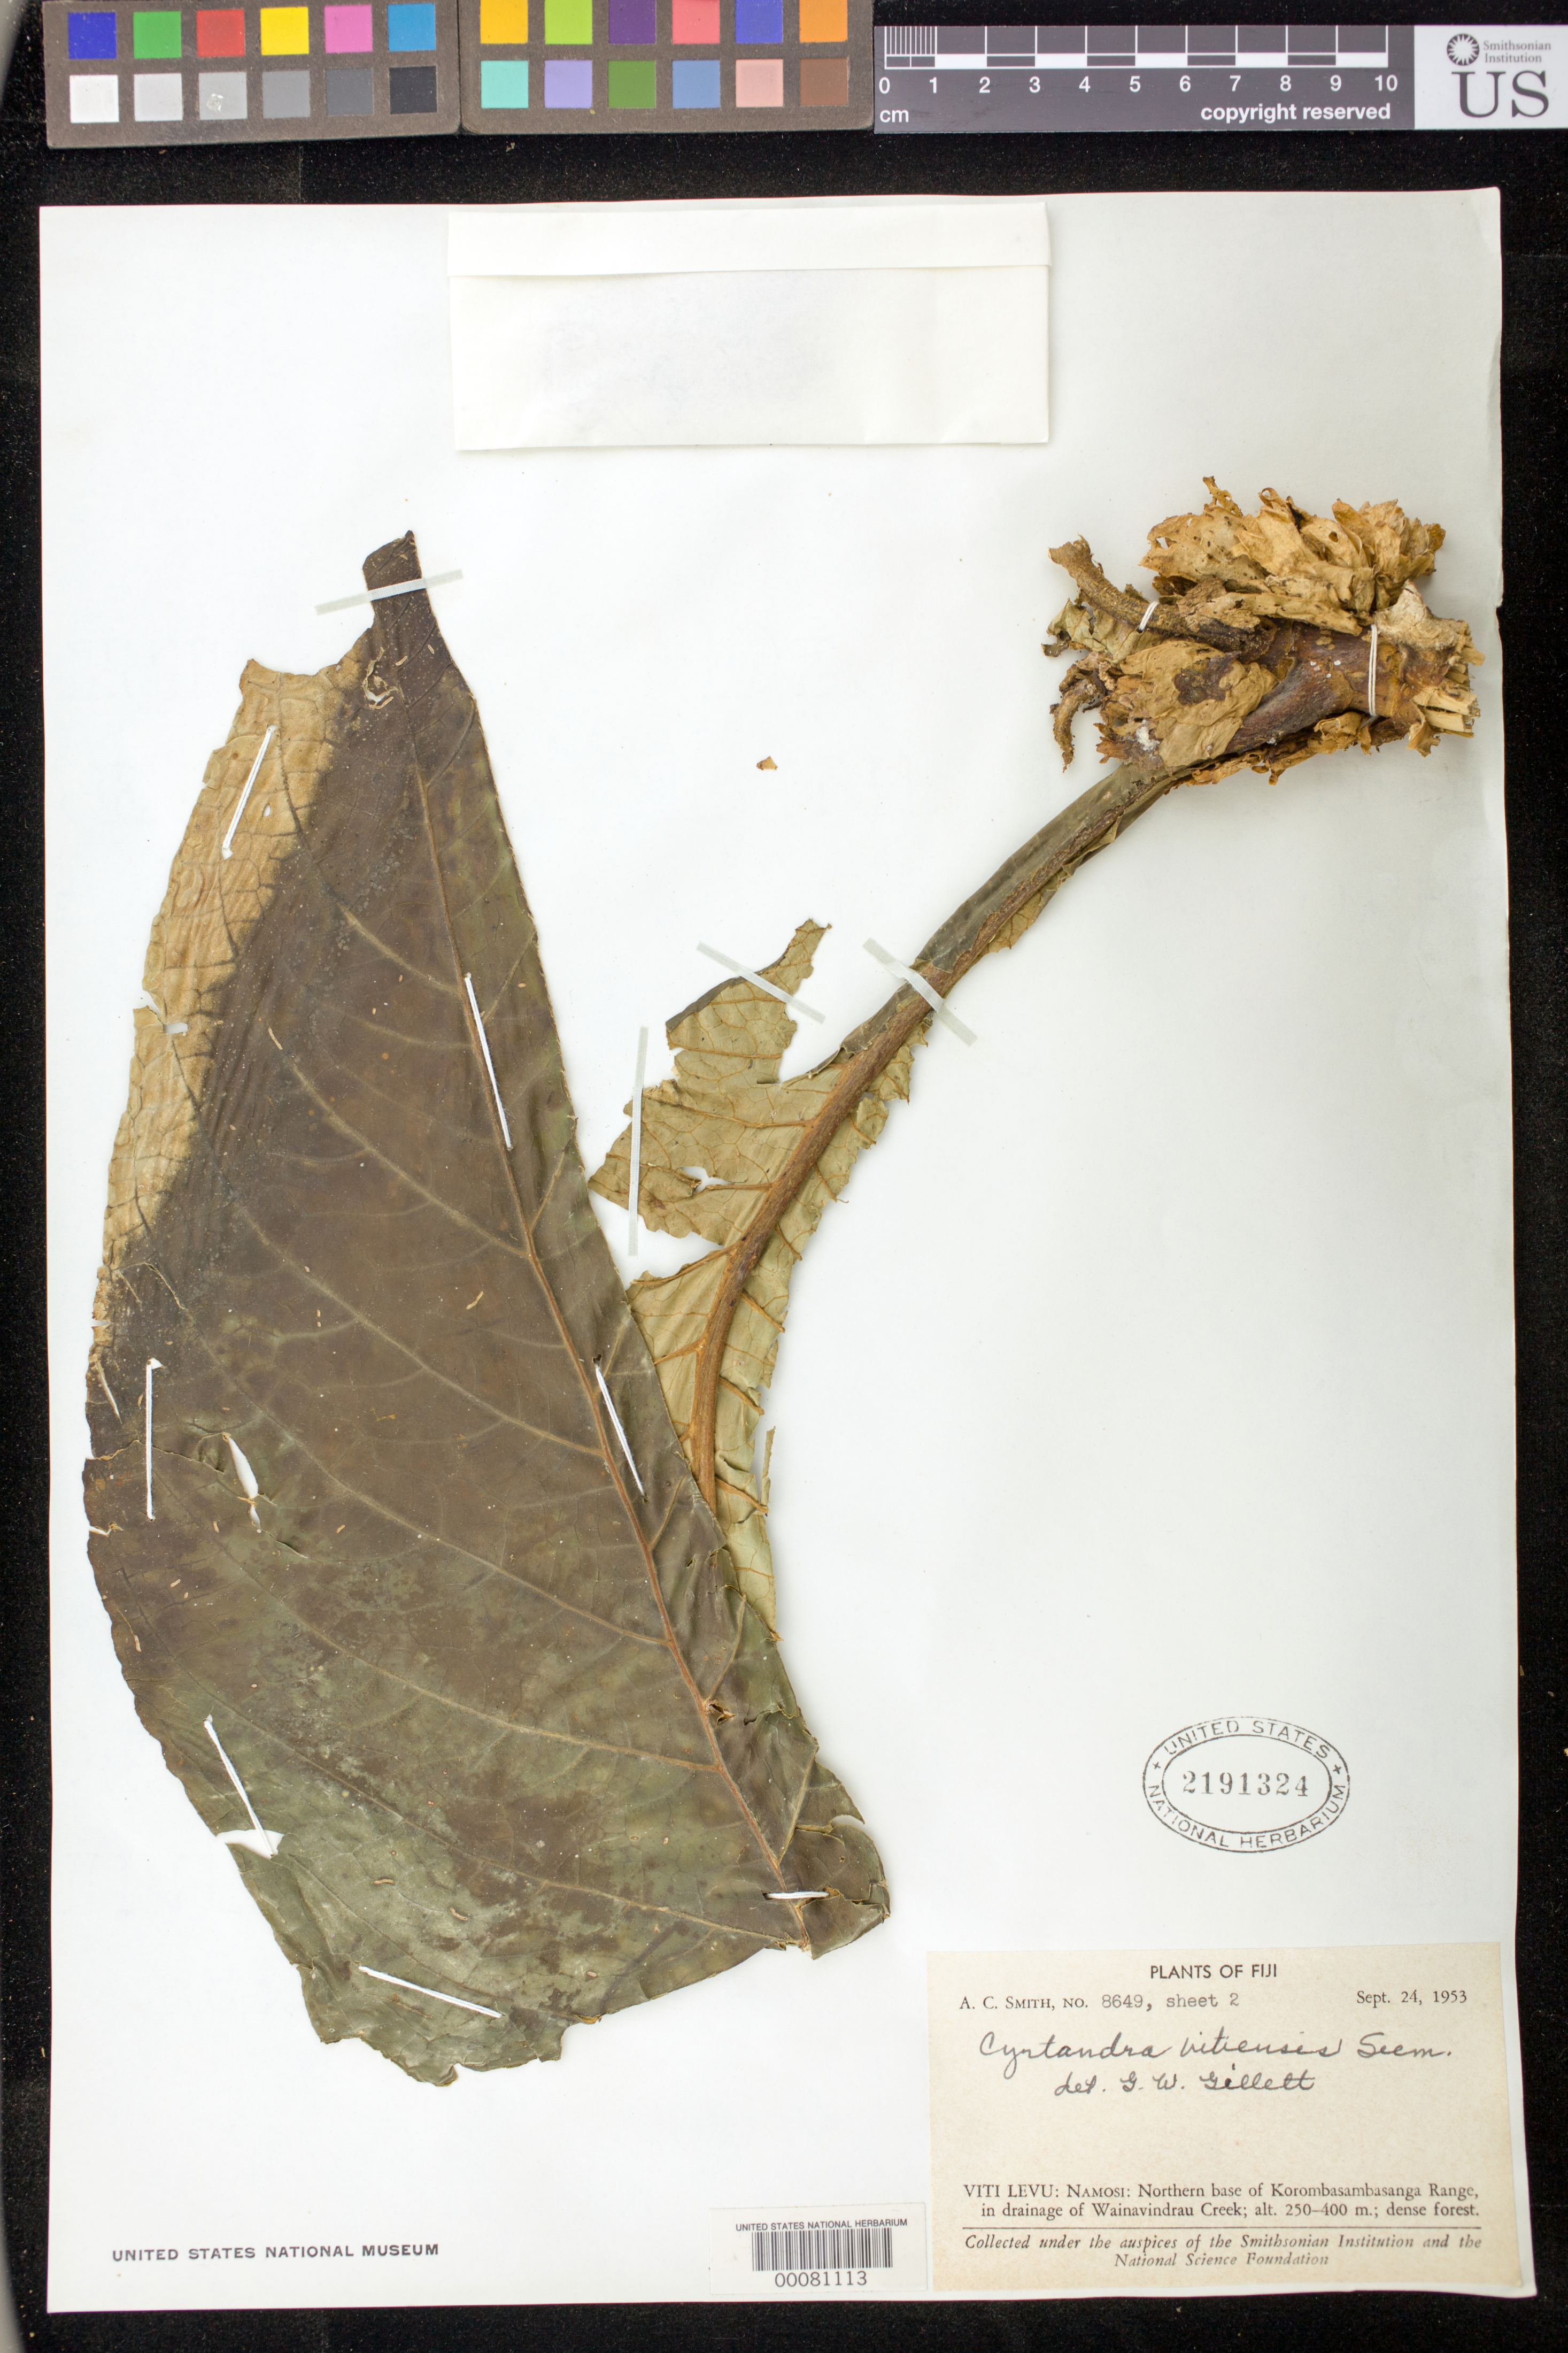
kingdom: Plantae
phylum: Tracheophyta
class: Magnoliopsida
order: Lamiales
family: Gesneriaceae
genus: Cyrtandra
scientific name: Cyrtandra vitiensis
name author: Seem.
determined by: Gillett, G. W.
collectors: A. C. Smith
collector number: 8649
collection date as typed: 24 Sep 1953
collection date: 1953-09-24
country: Fiji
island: Viti Levu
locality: Namosi, northern base of korombasambasanga range, in drainage of wainavindrau creek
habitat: Dense forest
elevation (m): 250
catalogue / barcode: US 2191324